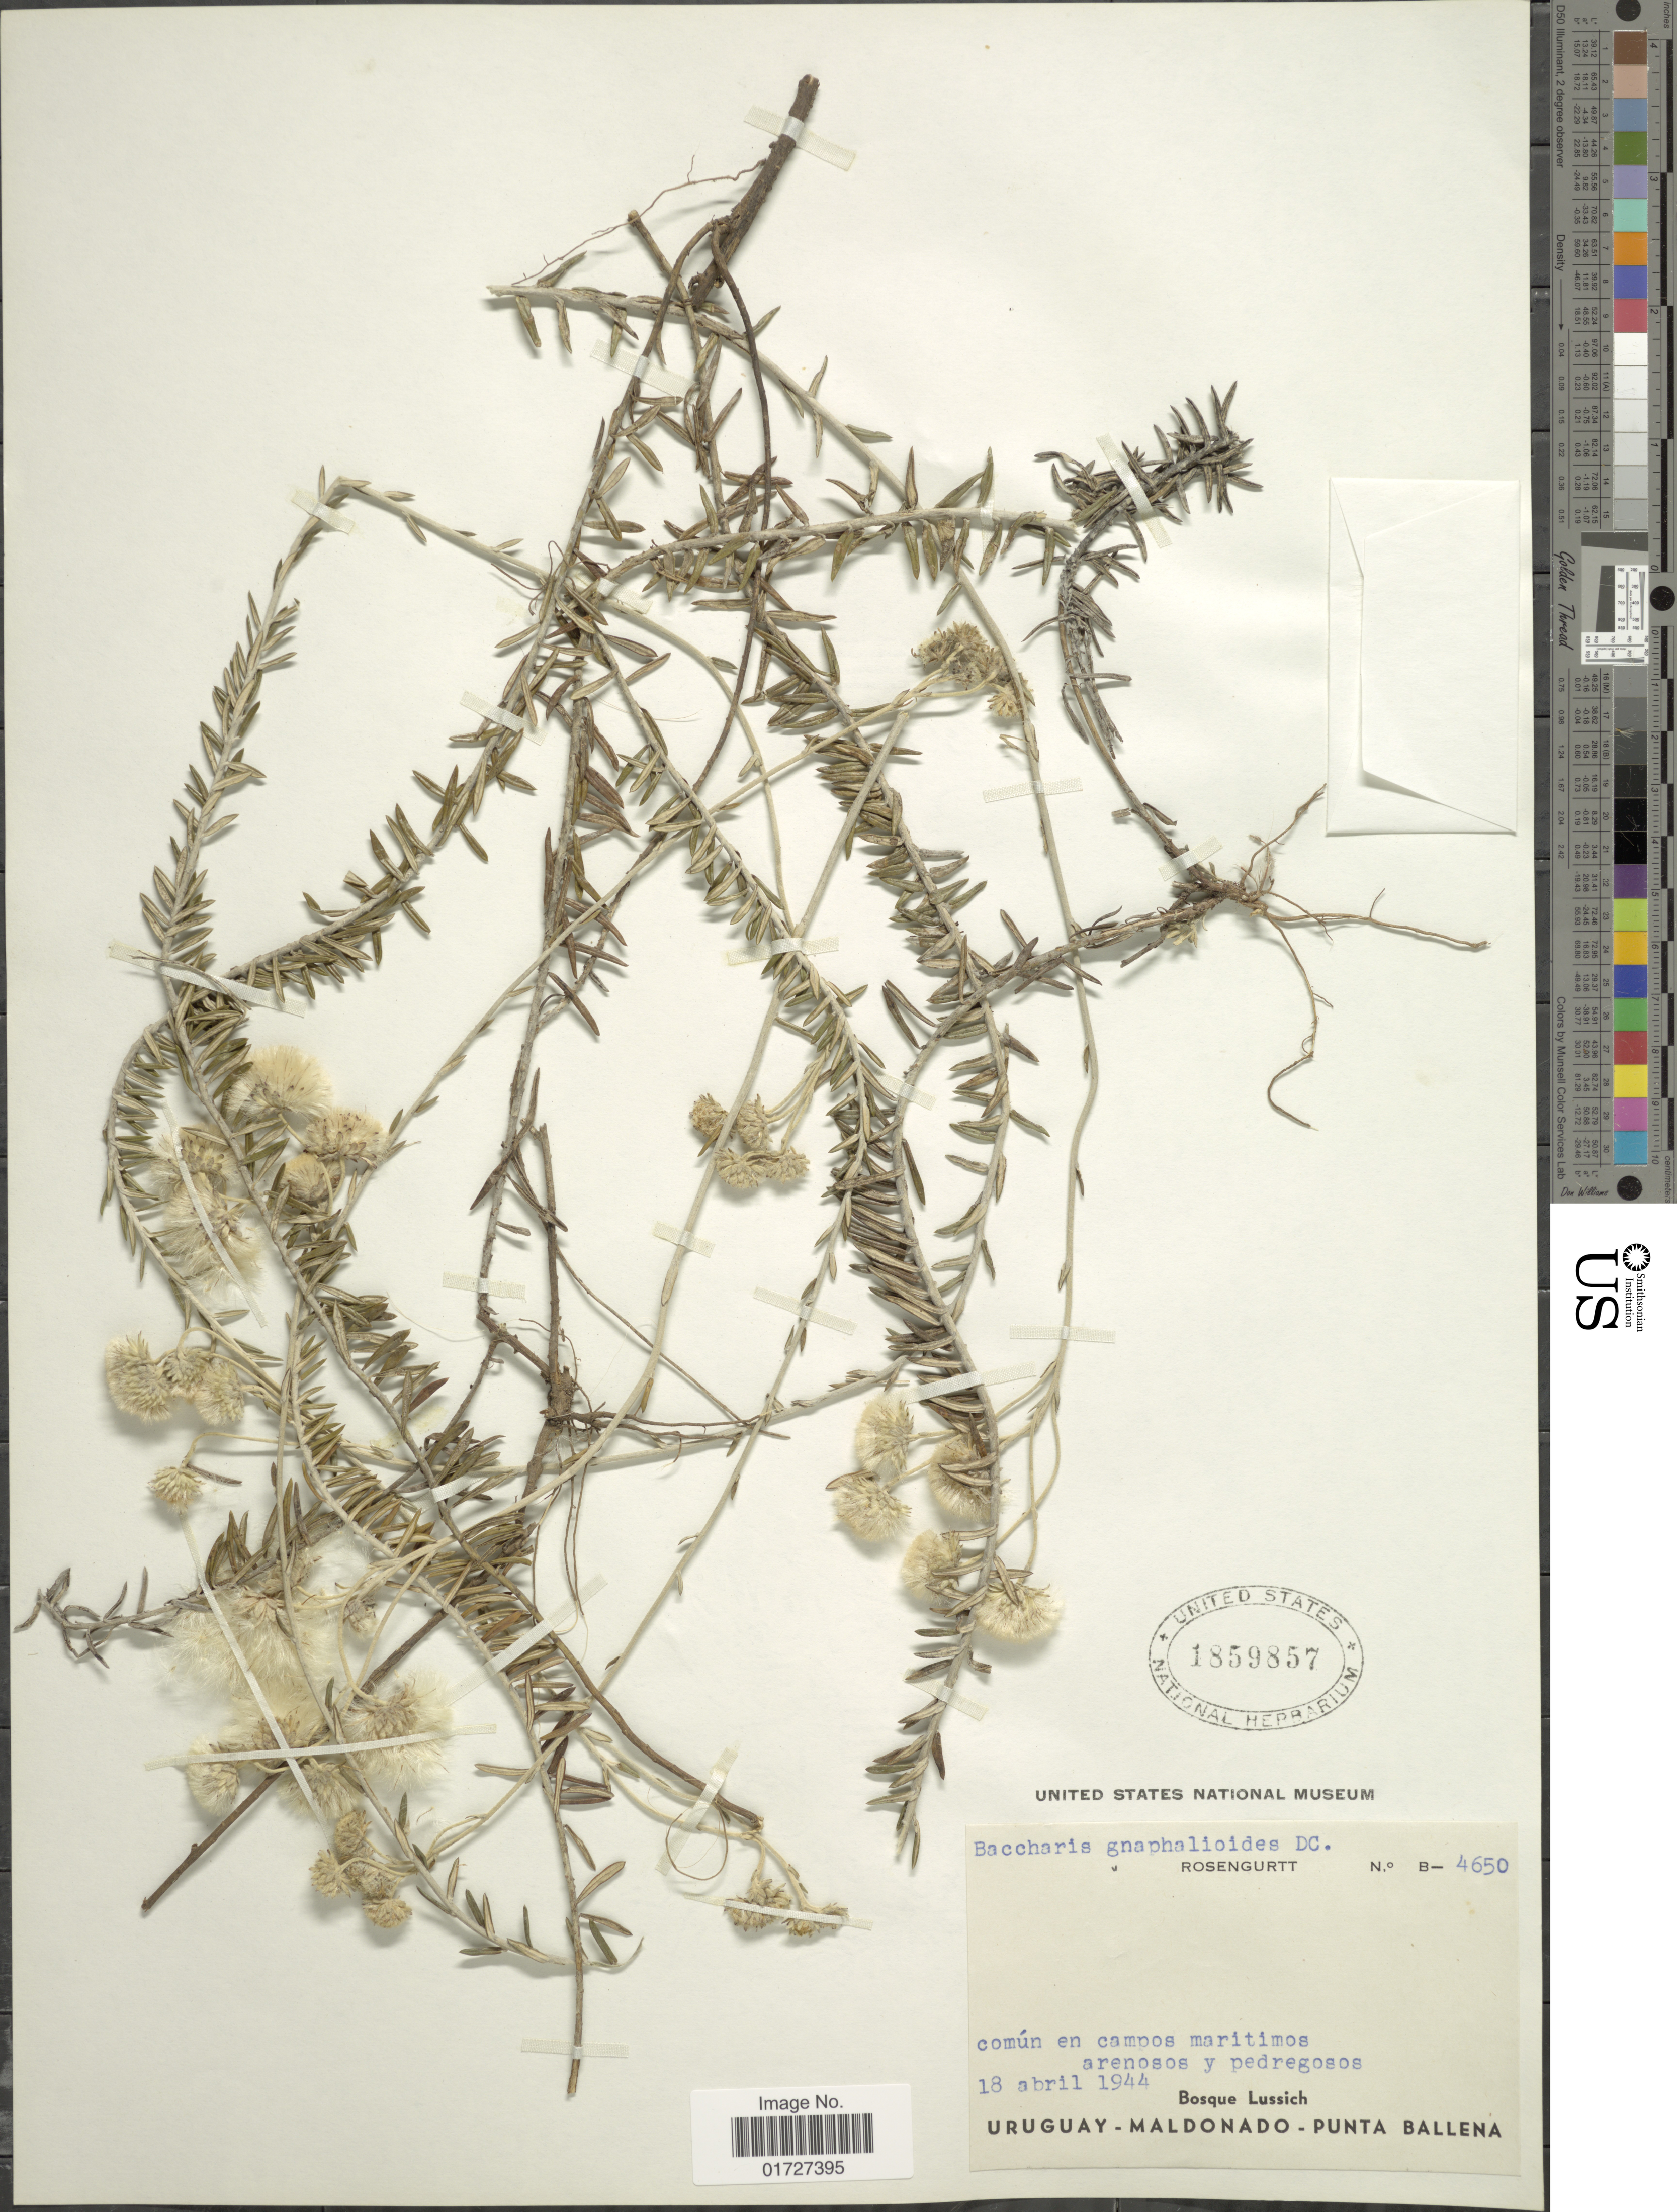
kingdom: Plantae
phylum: Tracheophyta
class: Magnoliopsida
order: Asterales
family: Asteraceae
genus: Baccharis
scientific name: Baccharis gnaphalioides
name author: DC.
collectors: Rosengurtt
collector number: B-4650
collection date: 1944-04-18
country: Uruguay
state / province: Maldonado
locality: Bosque Lussich, Punta Ballena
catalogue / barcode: US 1859857